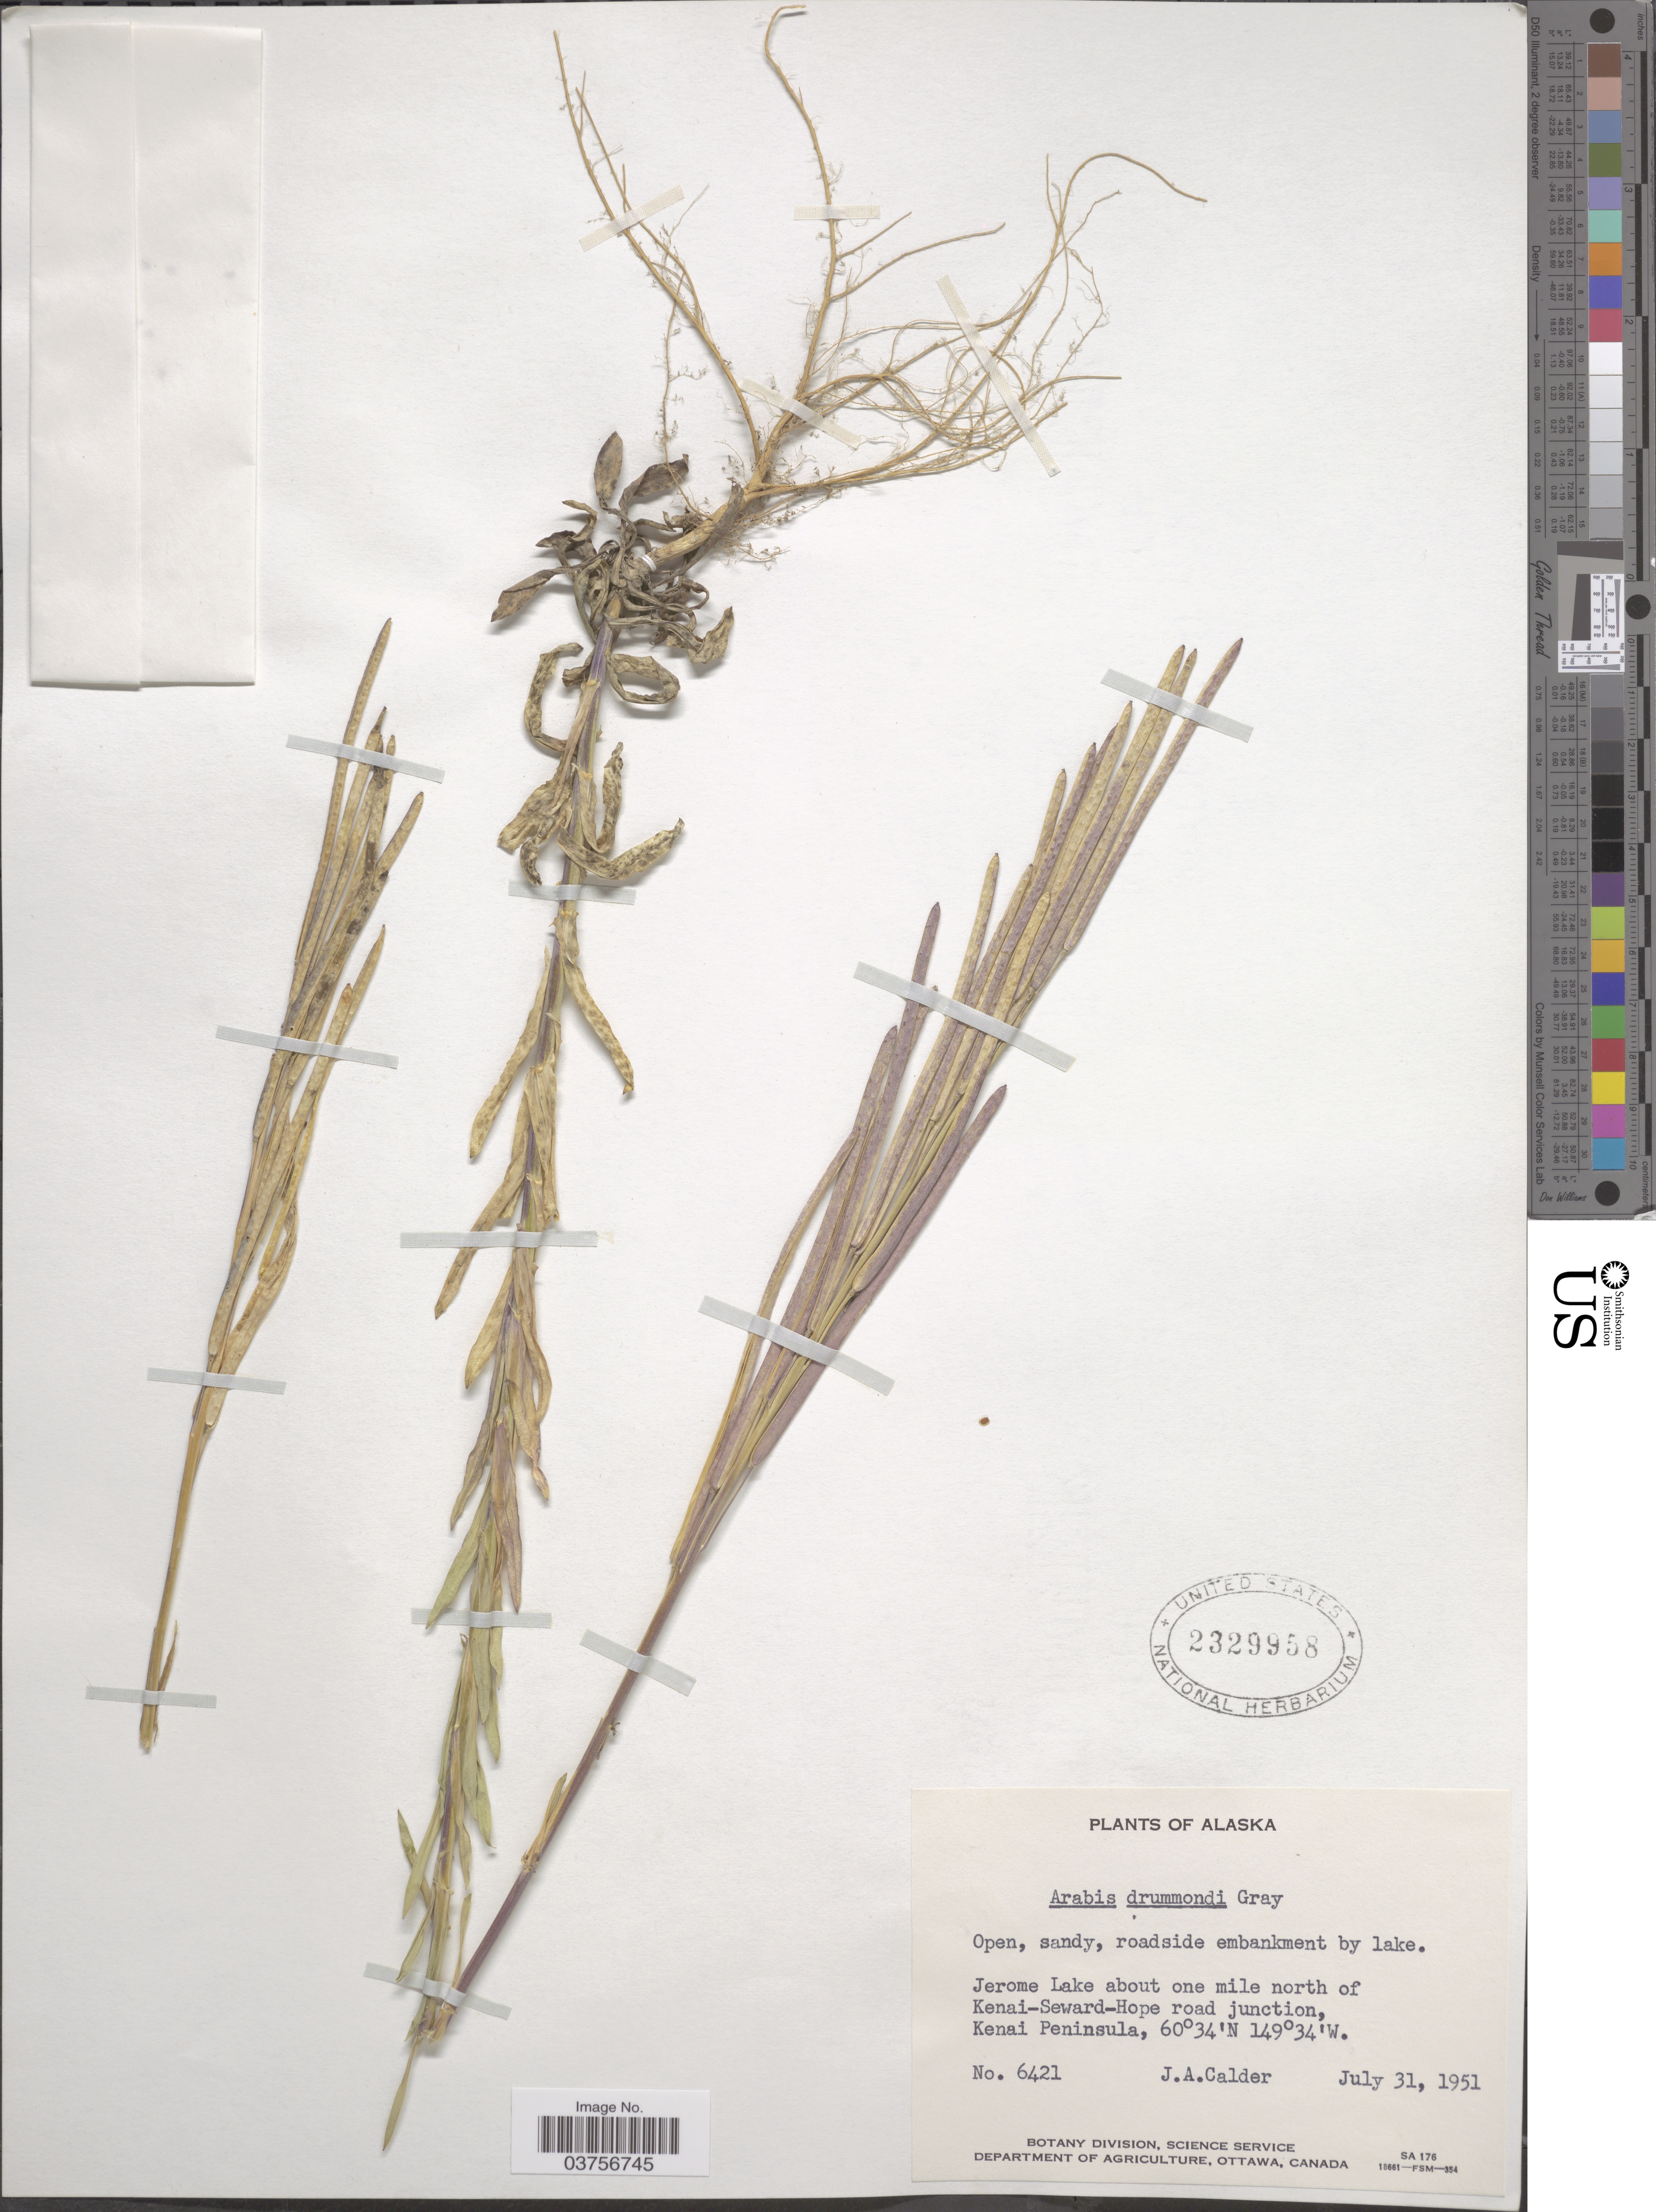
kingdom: Plantae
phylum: Tracheophyta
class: Magnoliopsida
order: Brassicales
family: Brassicaceae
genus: Arabis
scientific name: Arabis drummondii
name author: A. Gray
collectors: J. A. Calder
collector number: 6421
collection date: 1951-07-31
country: United States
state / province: Alaska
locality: Jerome Lake about one mile north of Kenai-Sward-Hope road junction, Kenai Peninsula.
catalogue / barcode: US 2329958